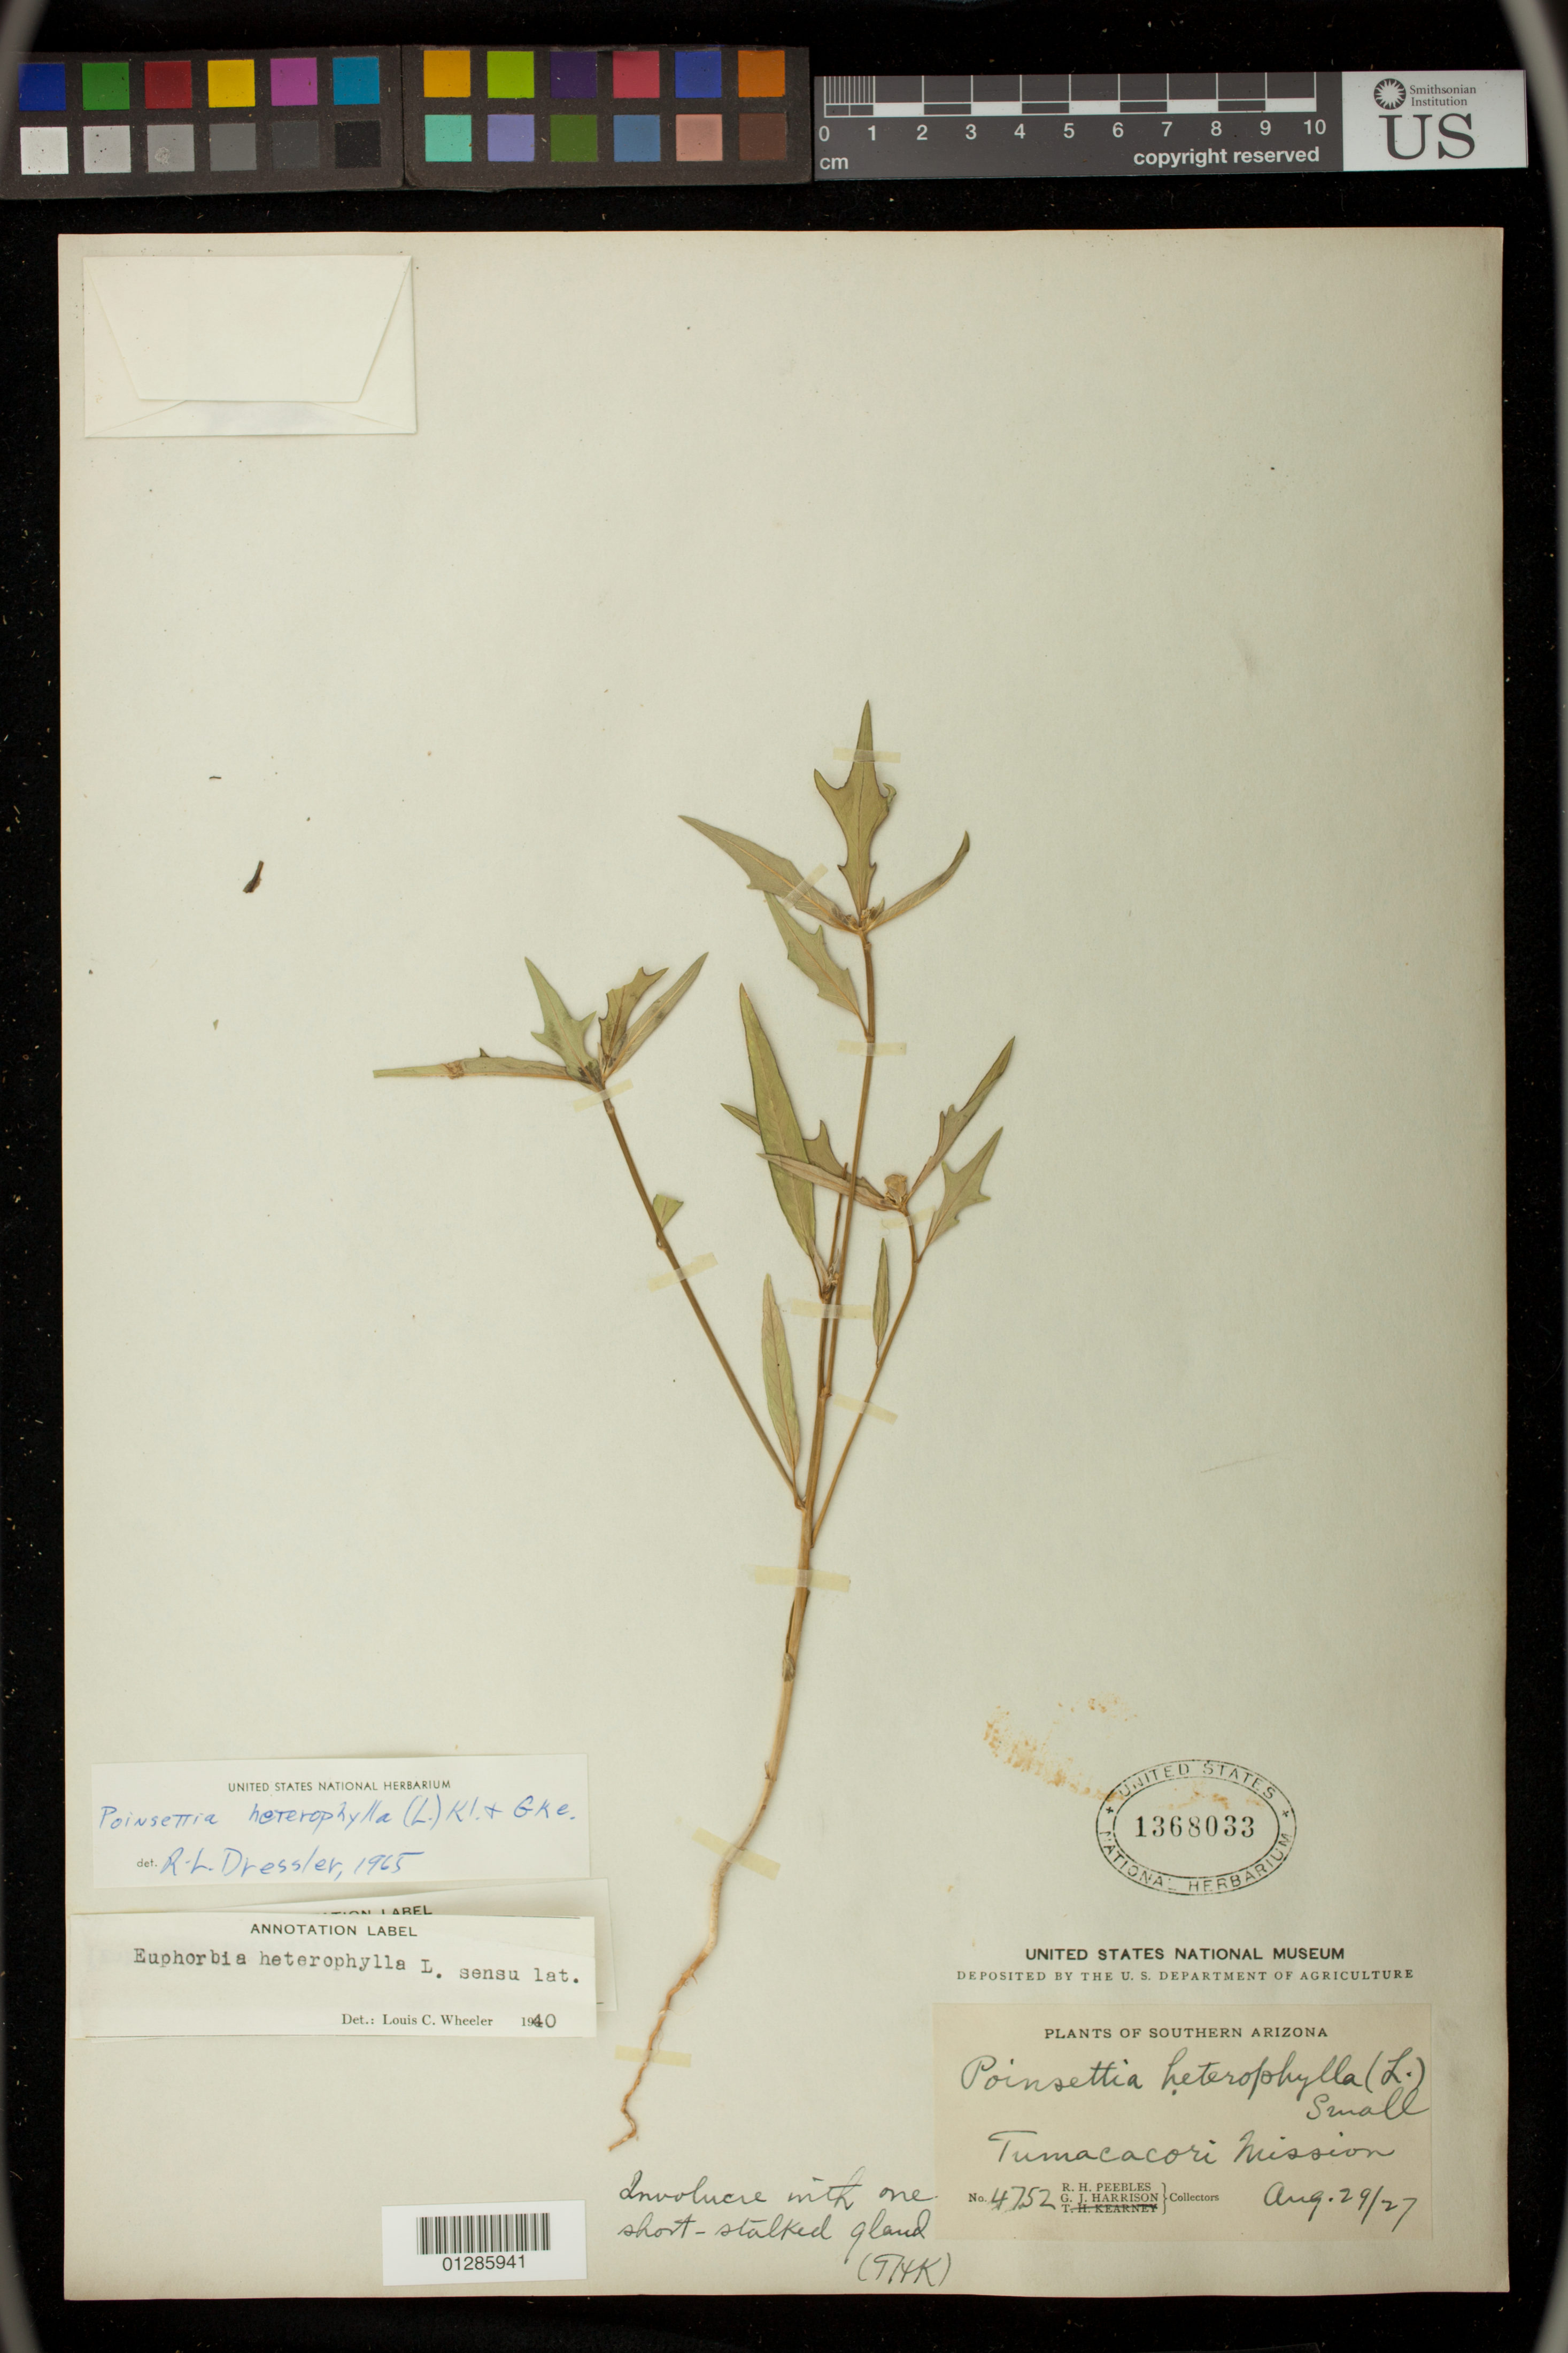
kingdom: Plantae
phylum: Tracheophyta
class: Magnoliopsida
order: Malpighiales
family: Euphorbiaceae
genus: Euphorbia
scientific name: Euphorbia heterophylla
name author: L.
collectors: R. H. Peebles & G. J. Harrison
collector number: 4752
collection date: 1927-08-29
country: United States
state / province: Arizona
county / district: Santa Cruz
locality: Tumacacori Mission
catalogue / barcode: US 1368033